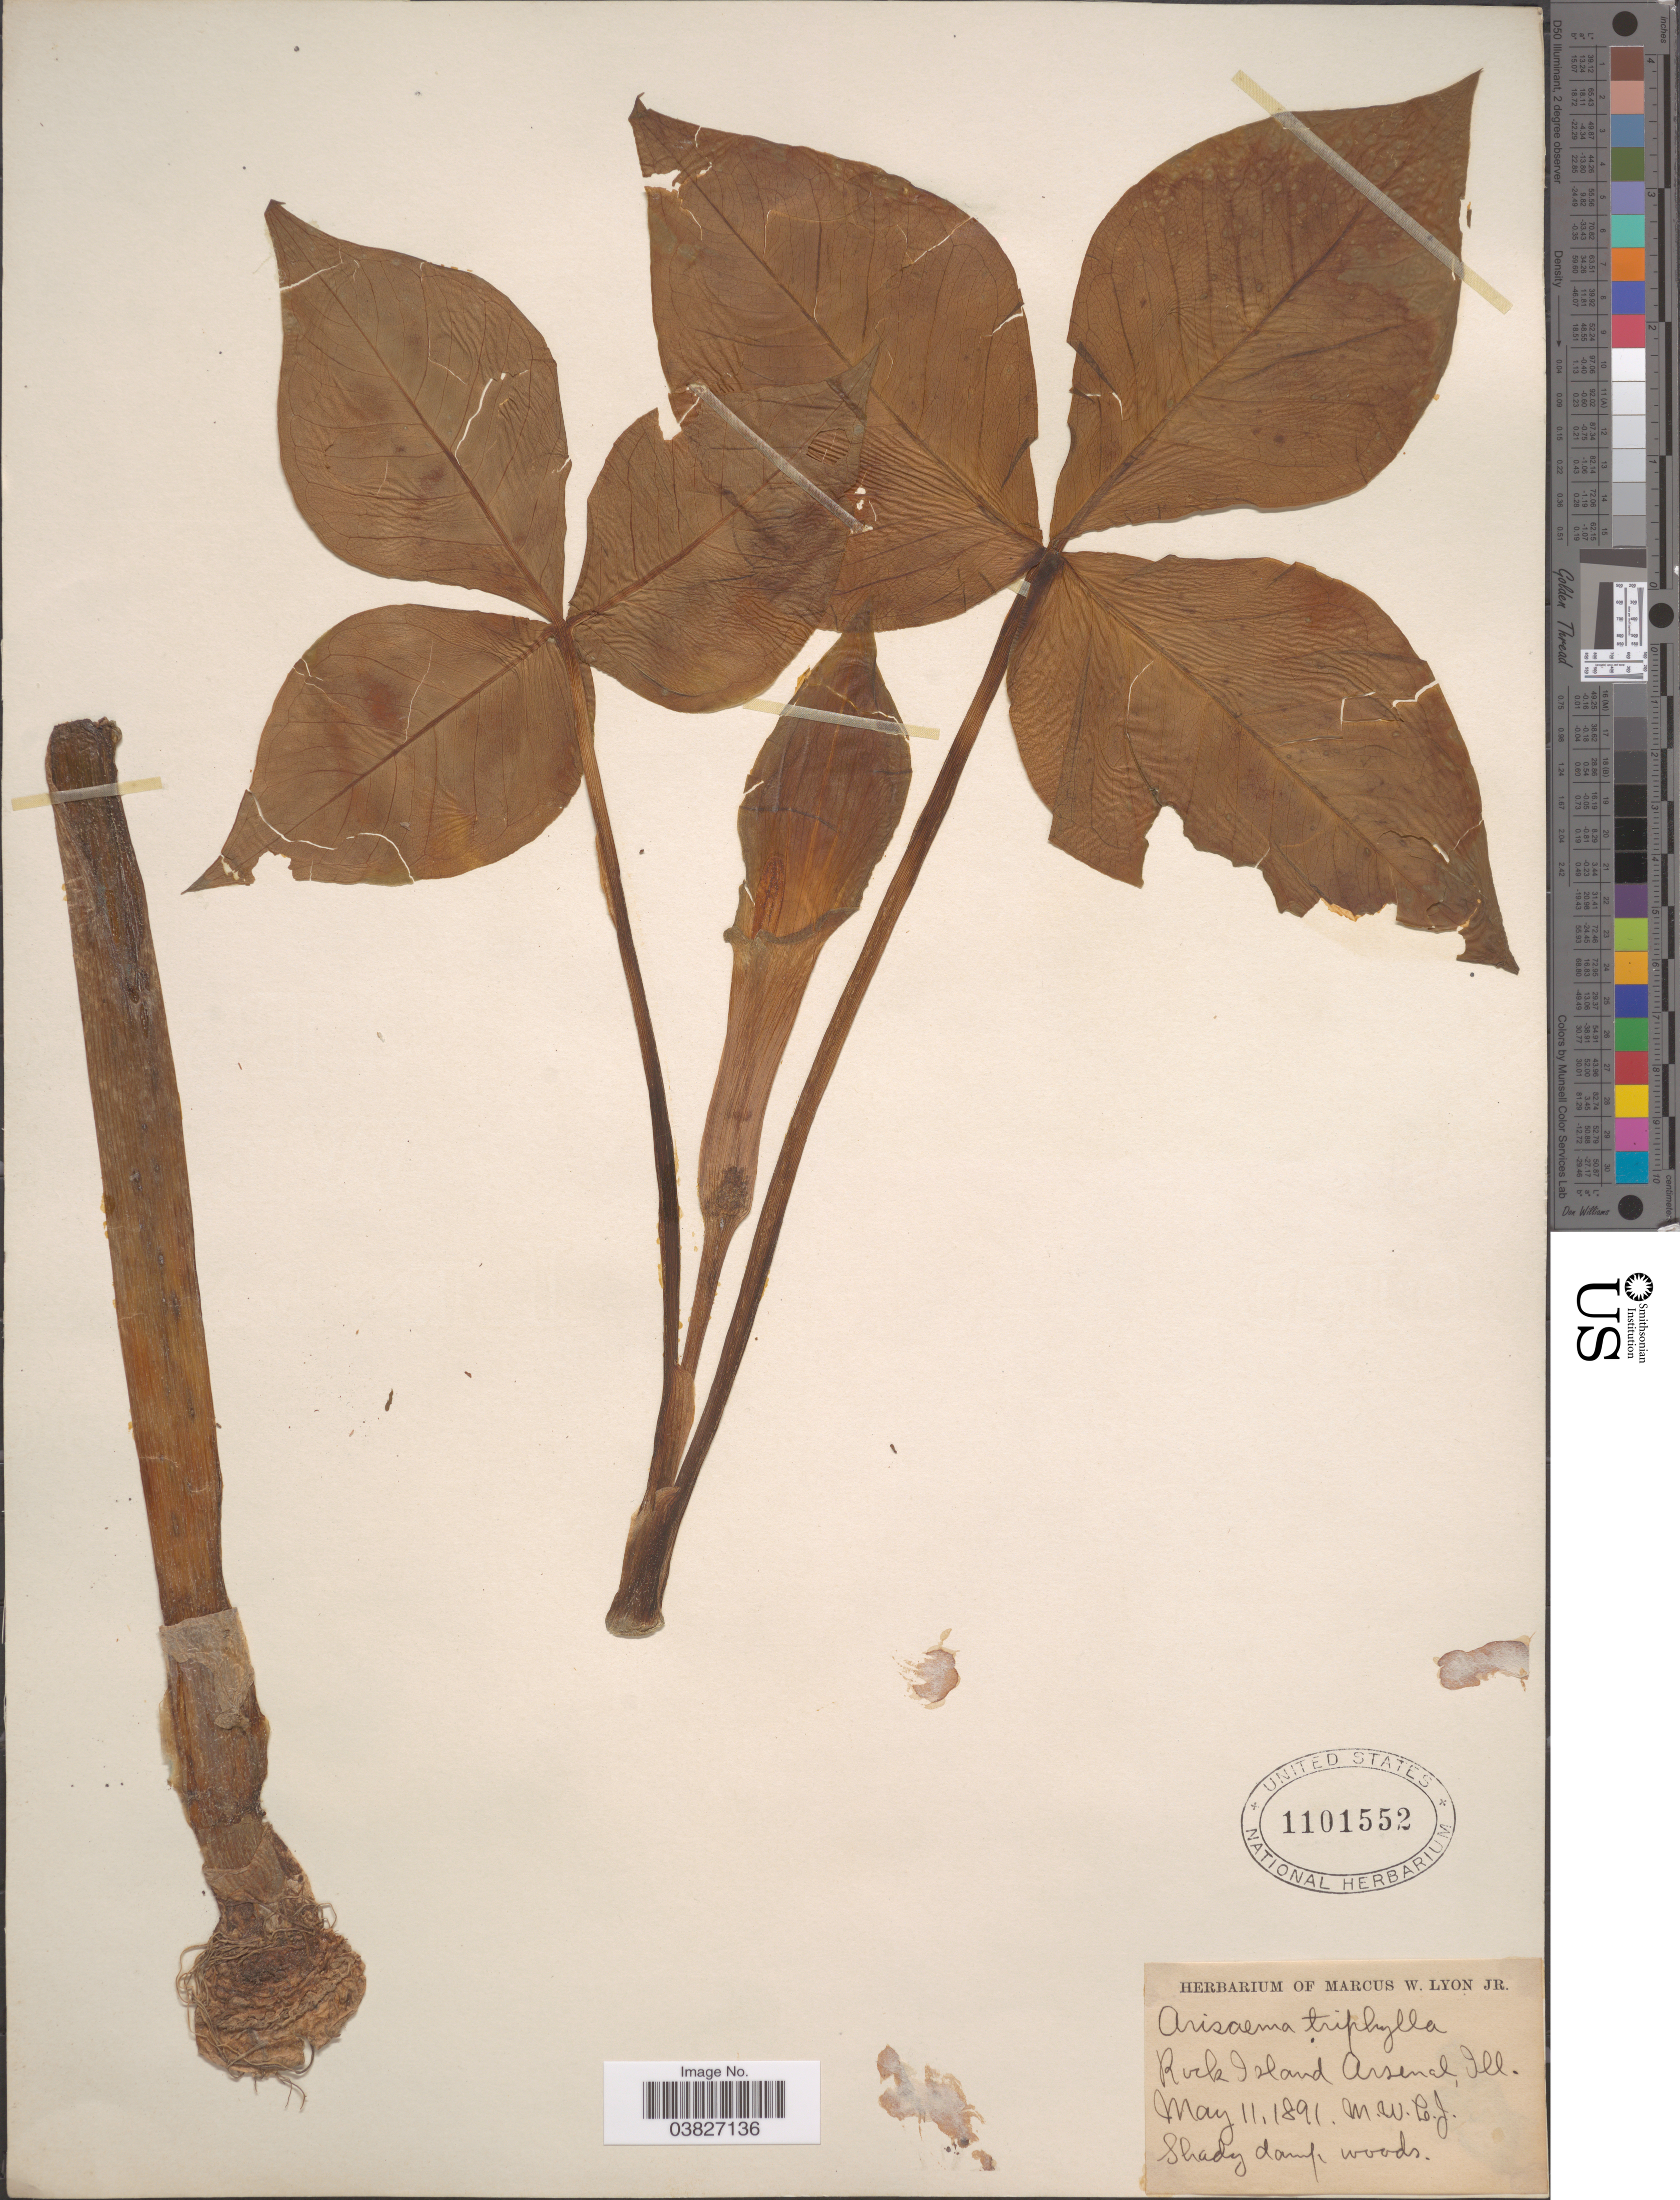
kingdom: Plantae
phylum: Tracheophyta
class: Liliopsida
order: Alismatales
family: Araceae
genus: Arisaema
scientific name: Arisaema triphyllum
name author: (L.) Schott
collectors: M. W. Lyon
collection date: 1891-05-11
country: United States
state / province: Illinois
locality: Rock Island Arsenal.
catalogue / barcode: US 1101552